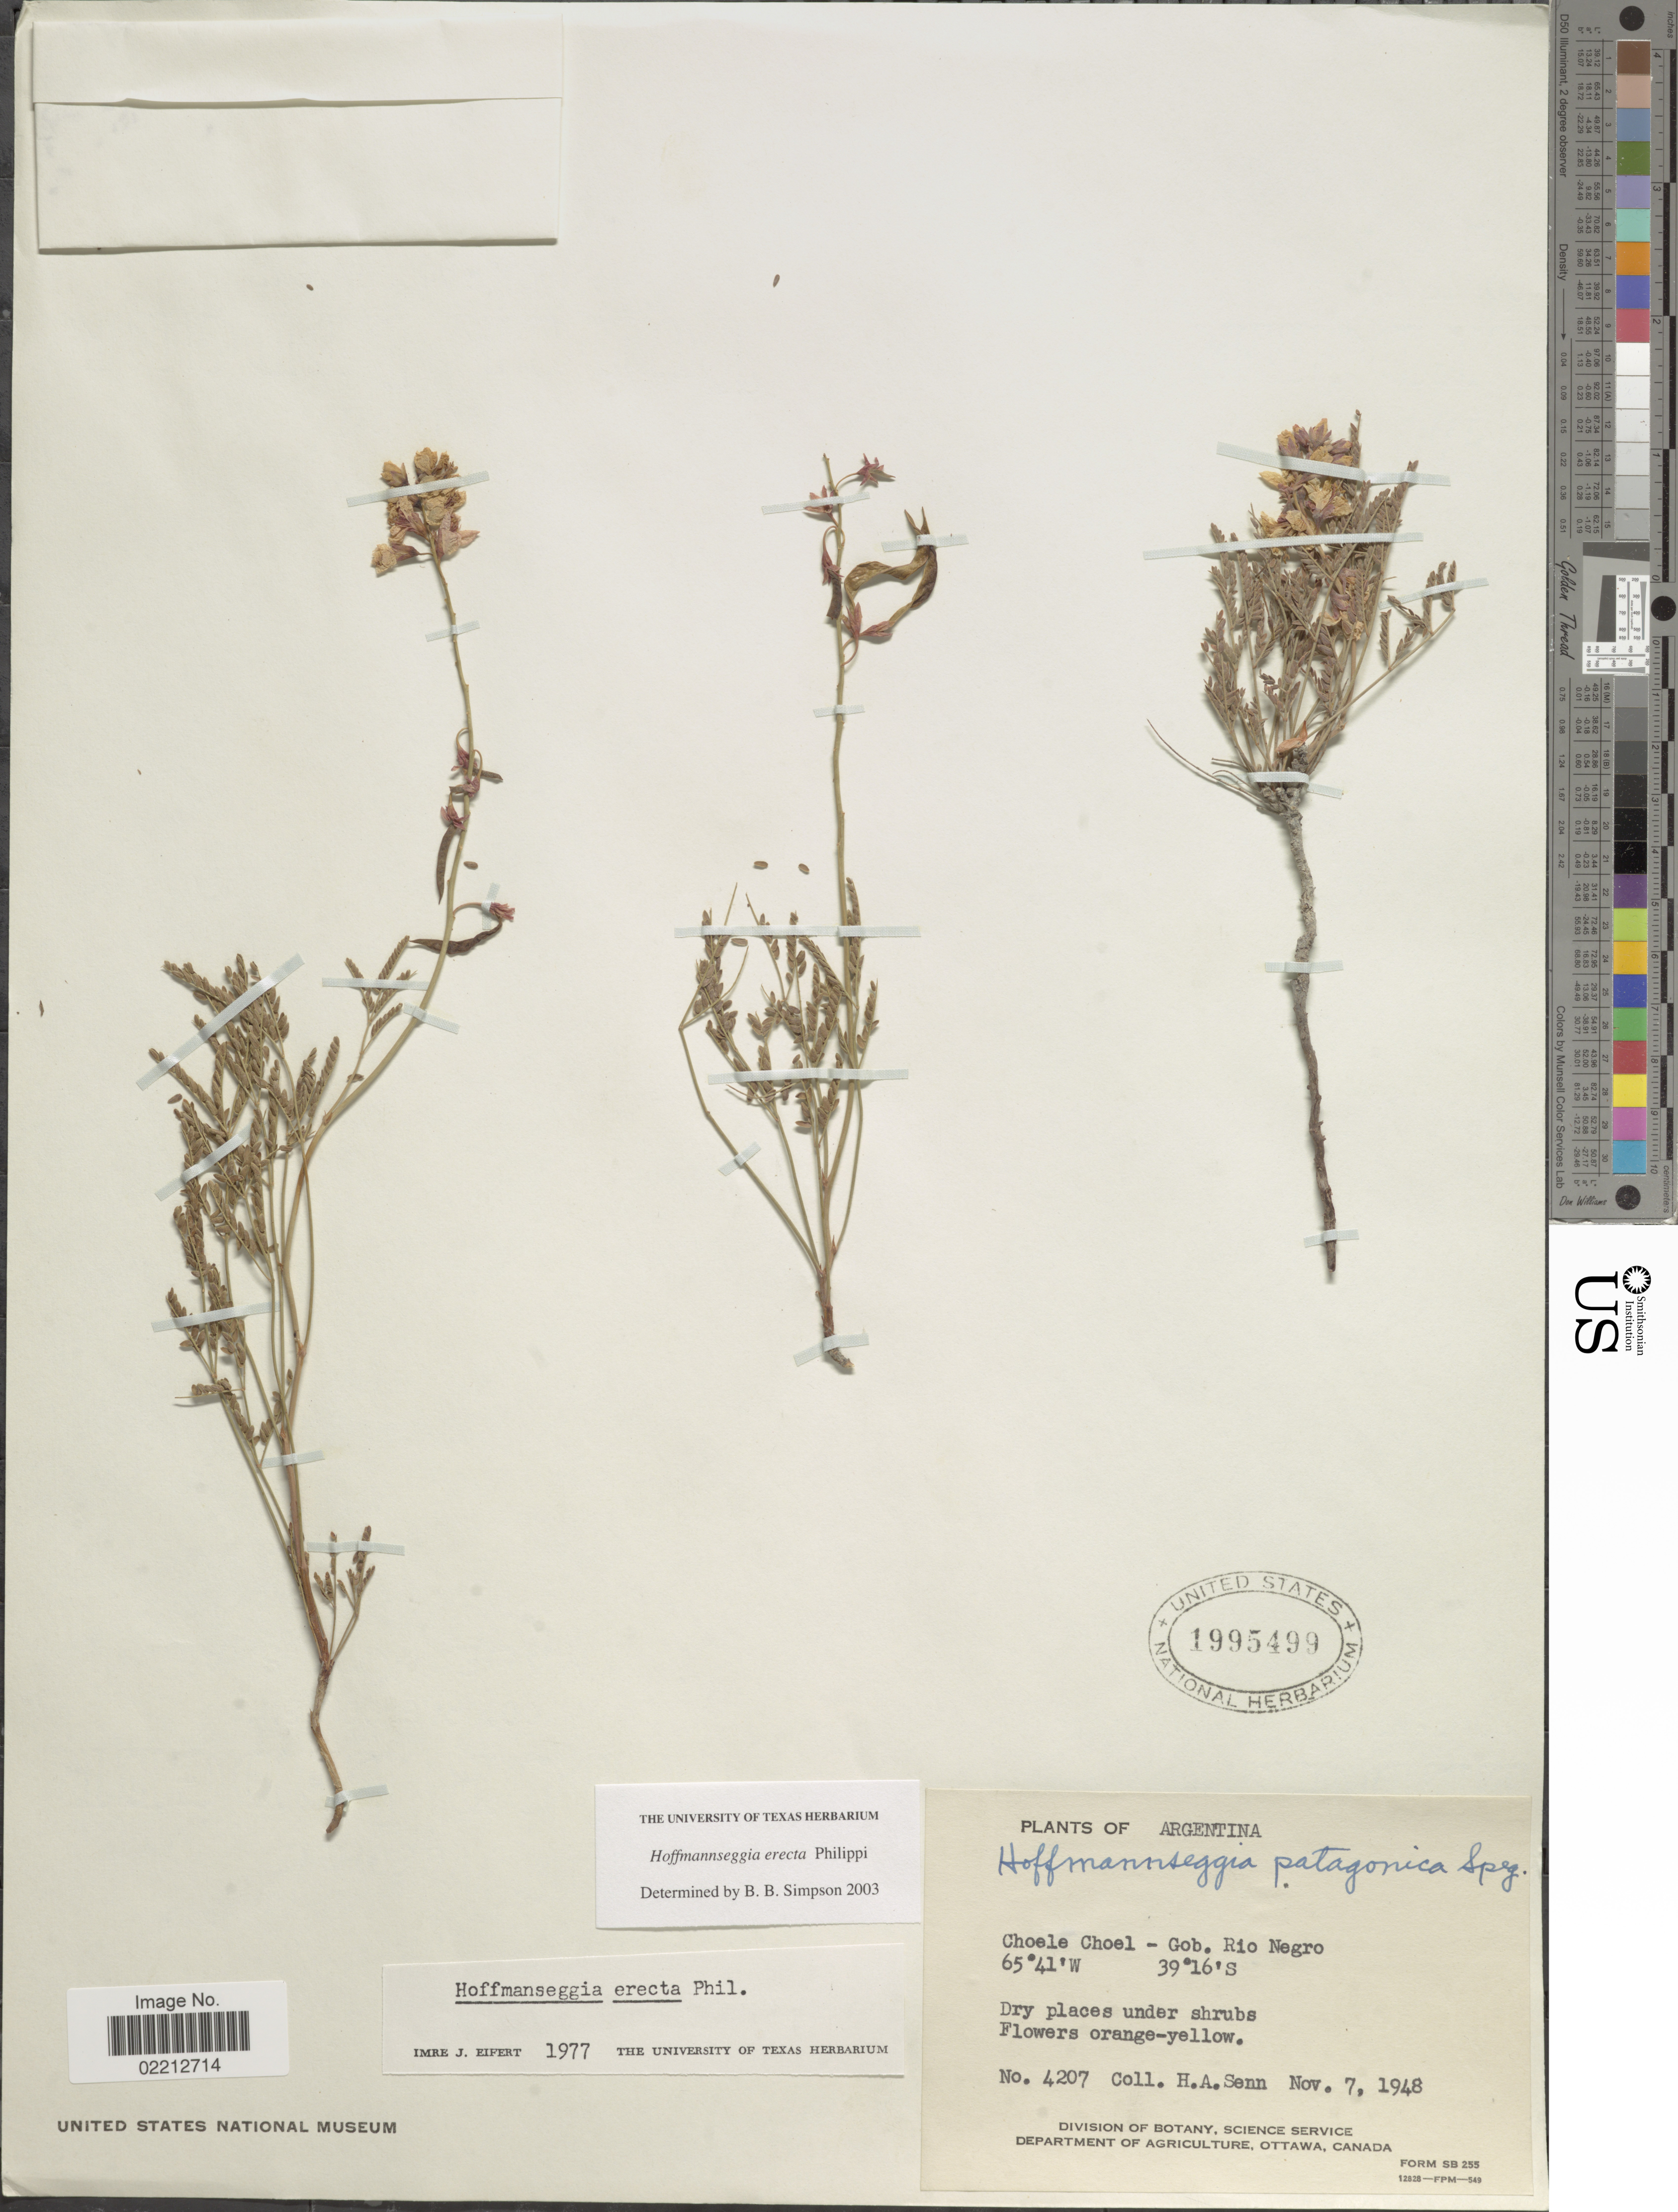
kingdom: Plantae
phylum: Tracheophyta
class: Magnoliopsida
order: Fabales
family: Fabaceae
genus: Hoffmannseggia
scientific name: Hoffmannseggia erecta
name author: Phil.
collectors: H. Senn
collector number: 4207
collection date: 1948-11-07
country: Argentina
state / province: Rio Negro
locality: Choele Choel - Gob. Rio Negro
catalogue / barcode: US 1995499